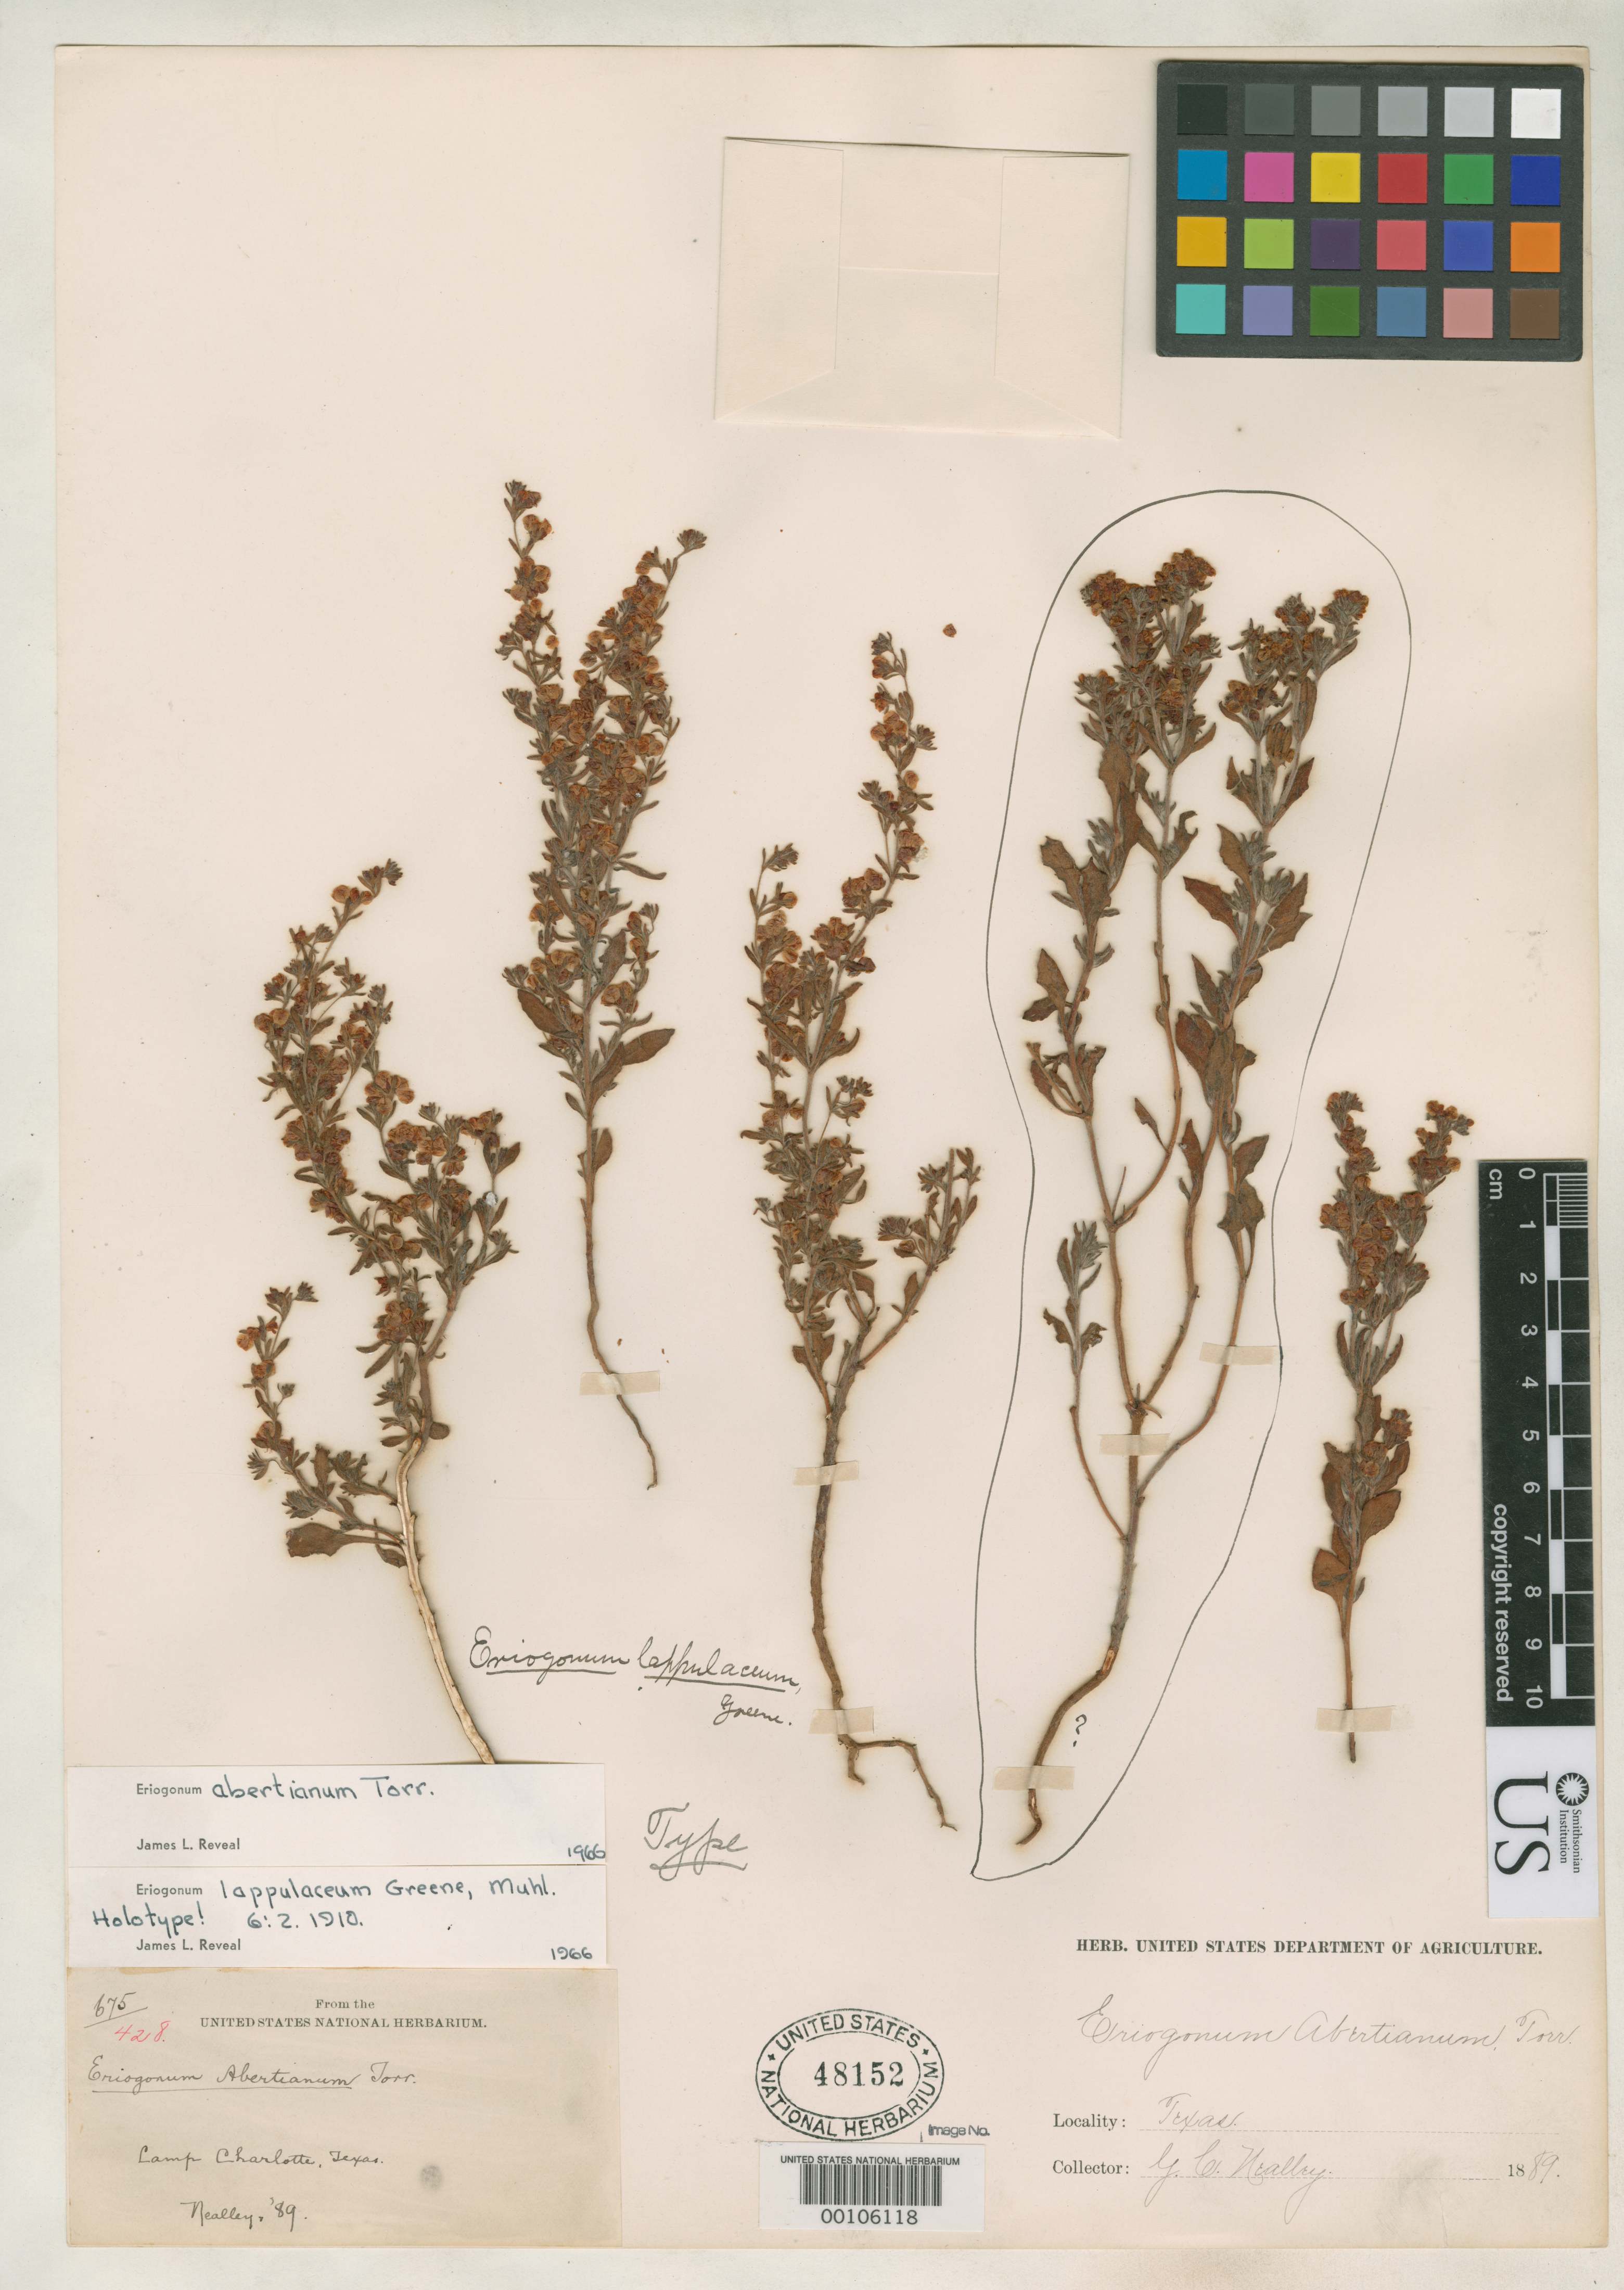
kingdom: Plantae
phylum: Tracheophyta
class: Magnoliopsida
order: Caryophyllales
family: Polygonaceae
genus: Eriogonum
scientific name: Eriogonum lappulaceum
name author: Greene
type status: Holotype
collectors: G. C. Nealley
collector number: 428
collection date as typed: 1889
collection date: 1889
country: United States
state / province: Texas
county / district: Atascosa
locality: Camp Charlotte.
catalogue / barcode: US 48152